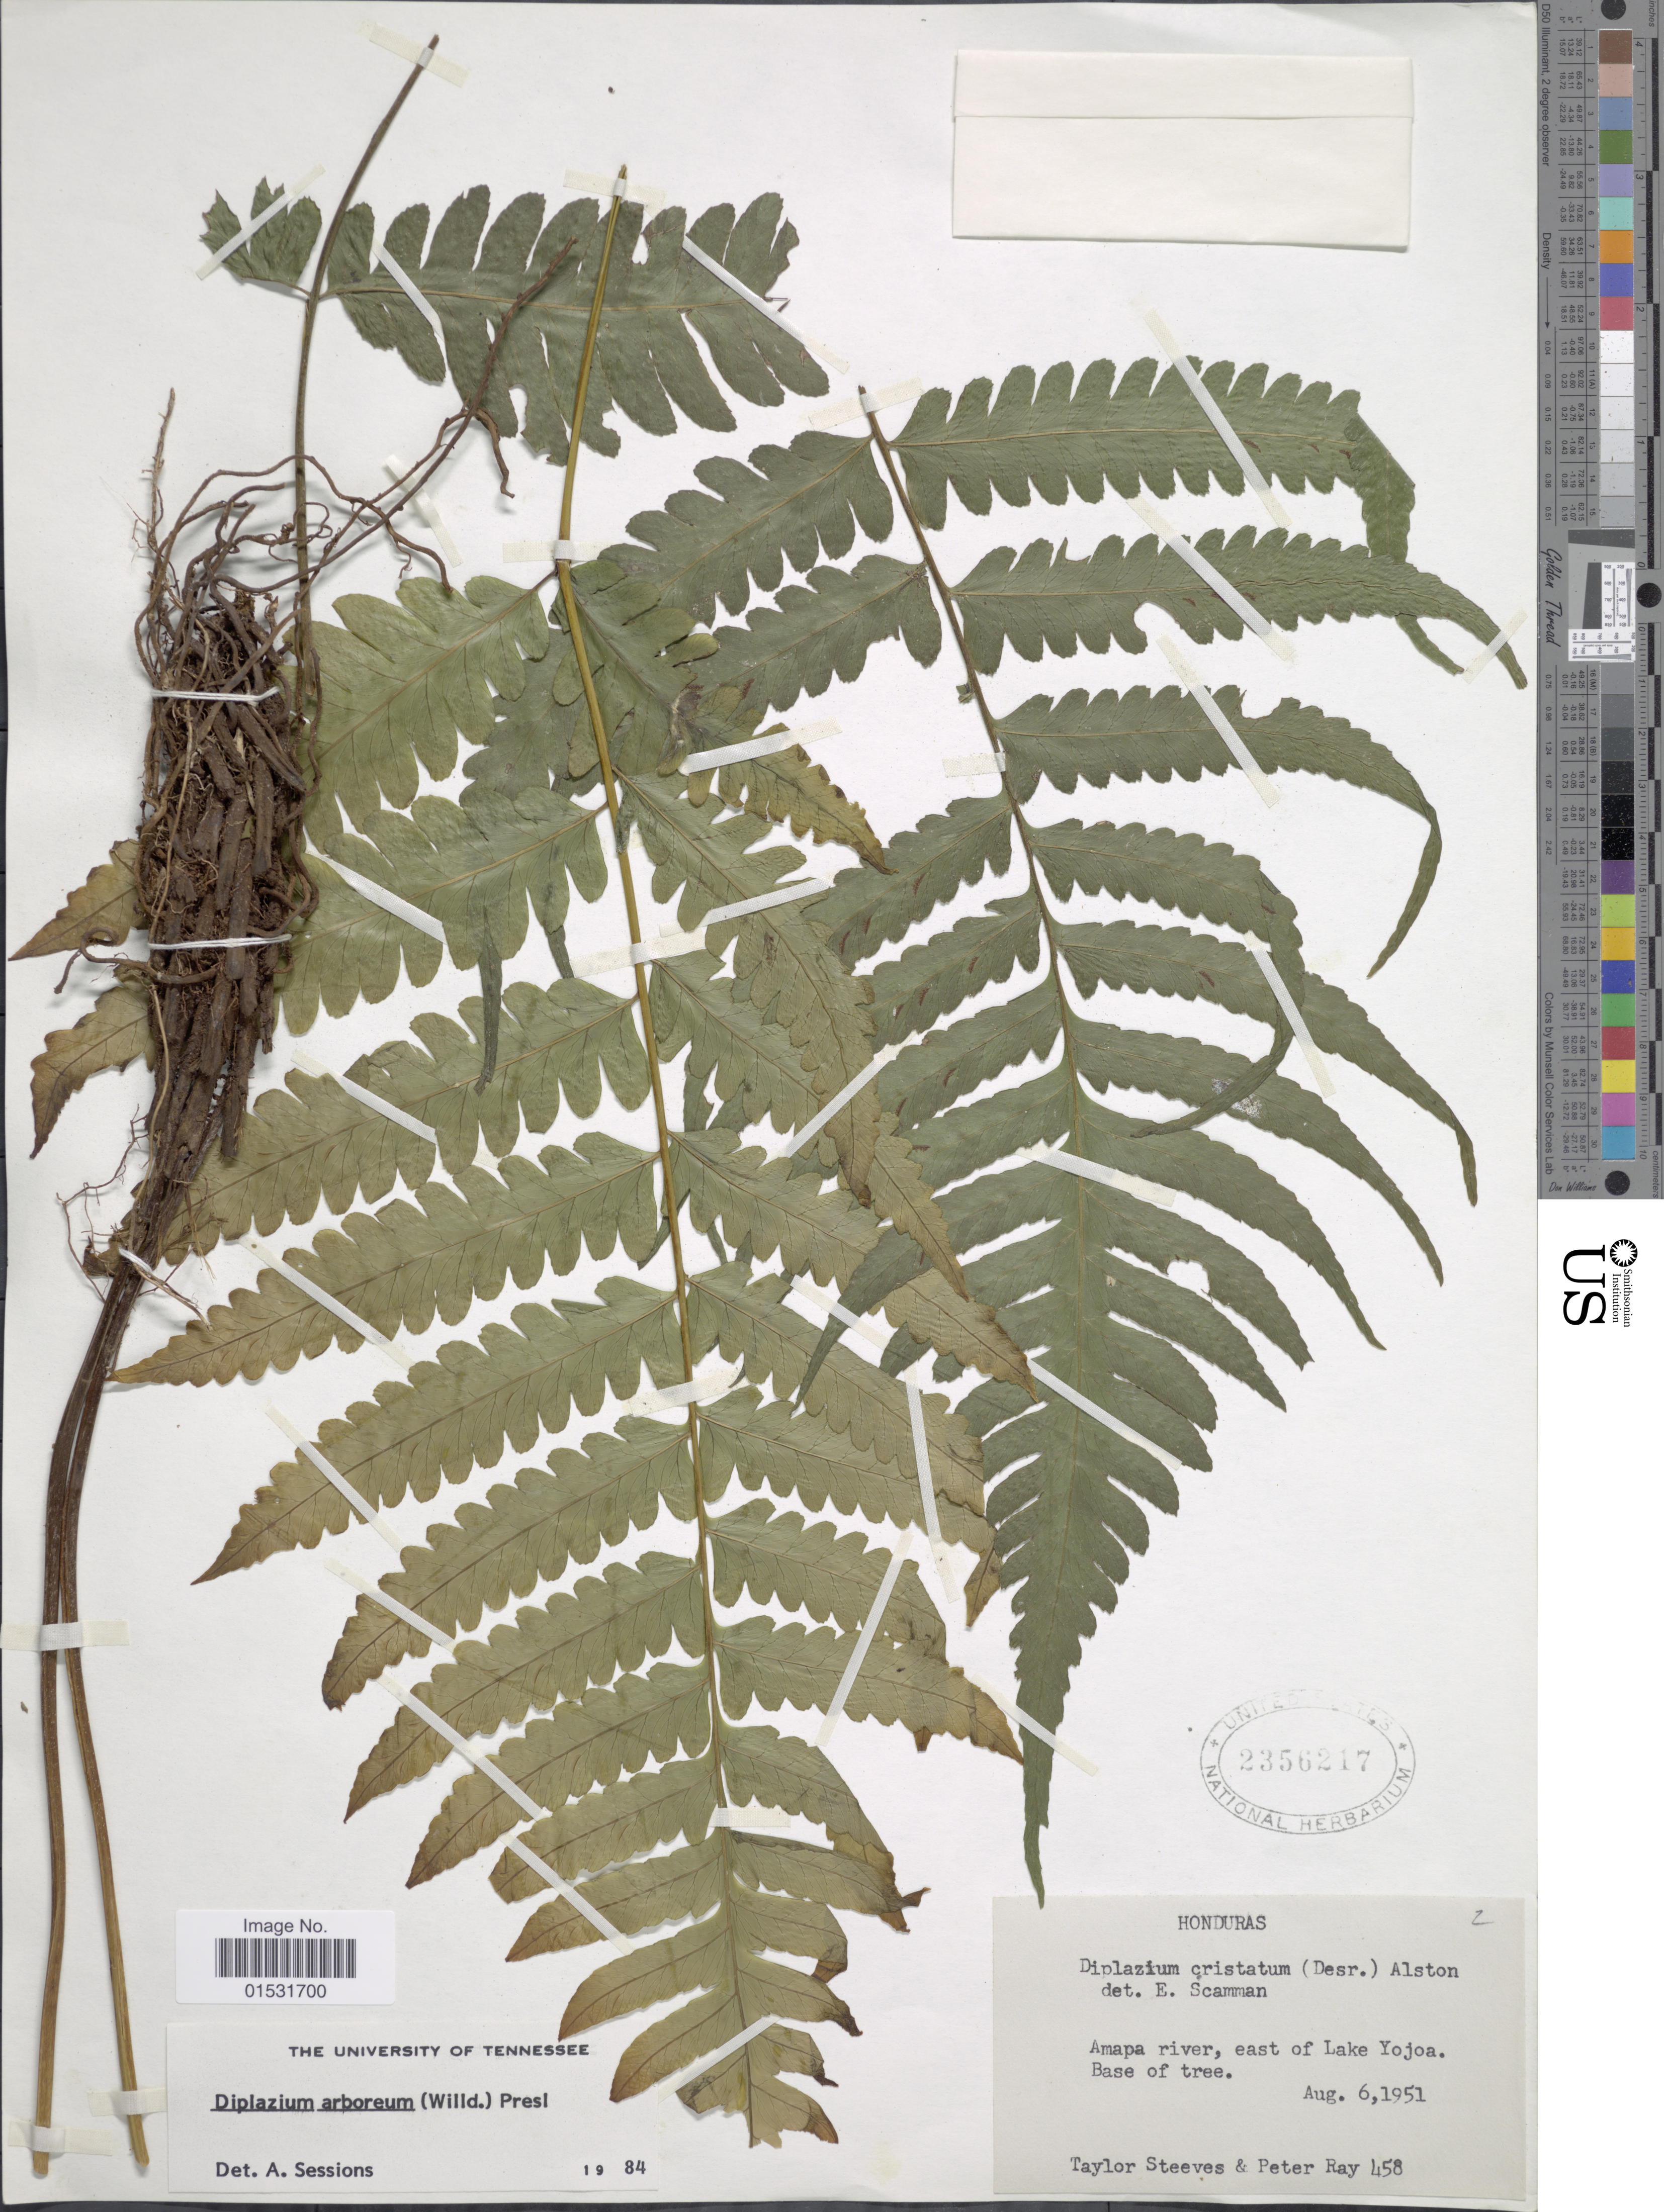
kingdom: Plantae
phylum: Tracheophyta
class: Polypodiopsida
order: Polypodiales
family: Athyriaceae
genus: Diplazium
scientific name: Diplazium cristatum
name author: (Desr.) Alston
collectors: S. Taylor & R. Peter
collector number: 458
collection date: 1951-08-06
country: Honduras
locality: Amapa river, east of Lake Yojoa.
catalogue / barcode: US 2356217